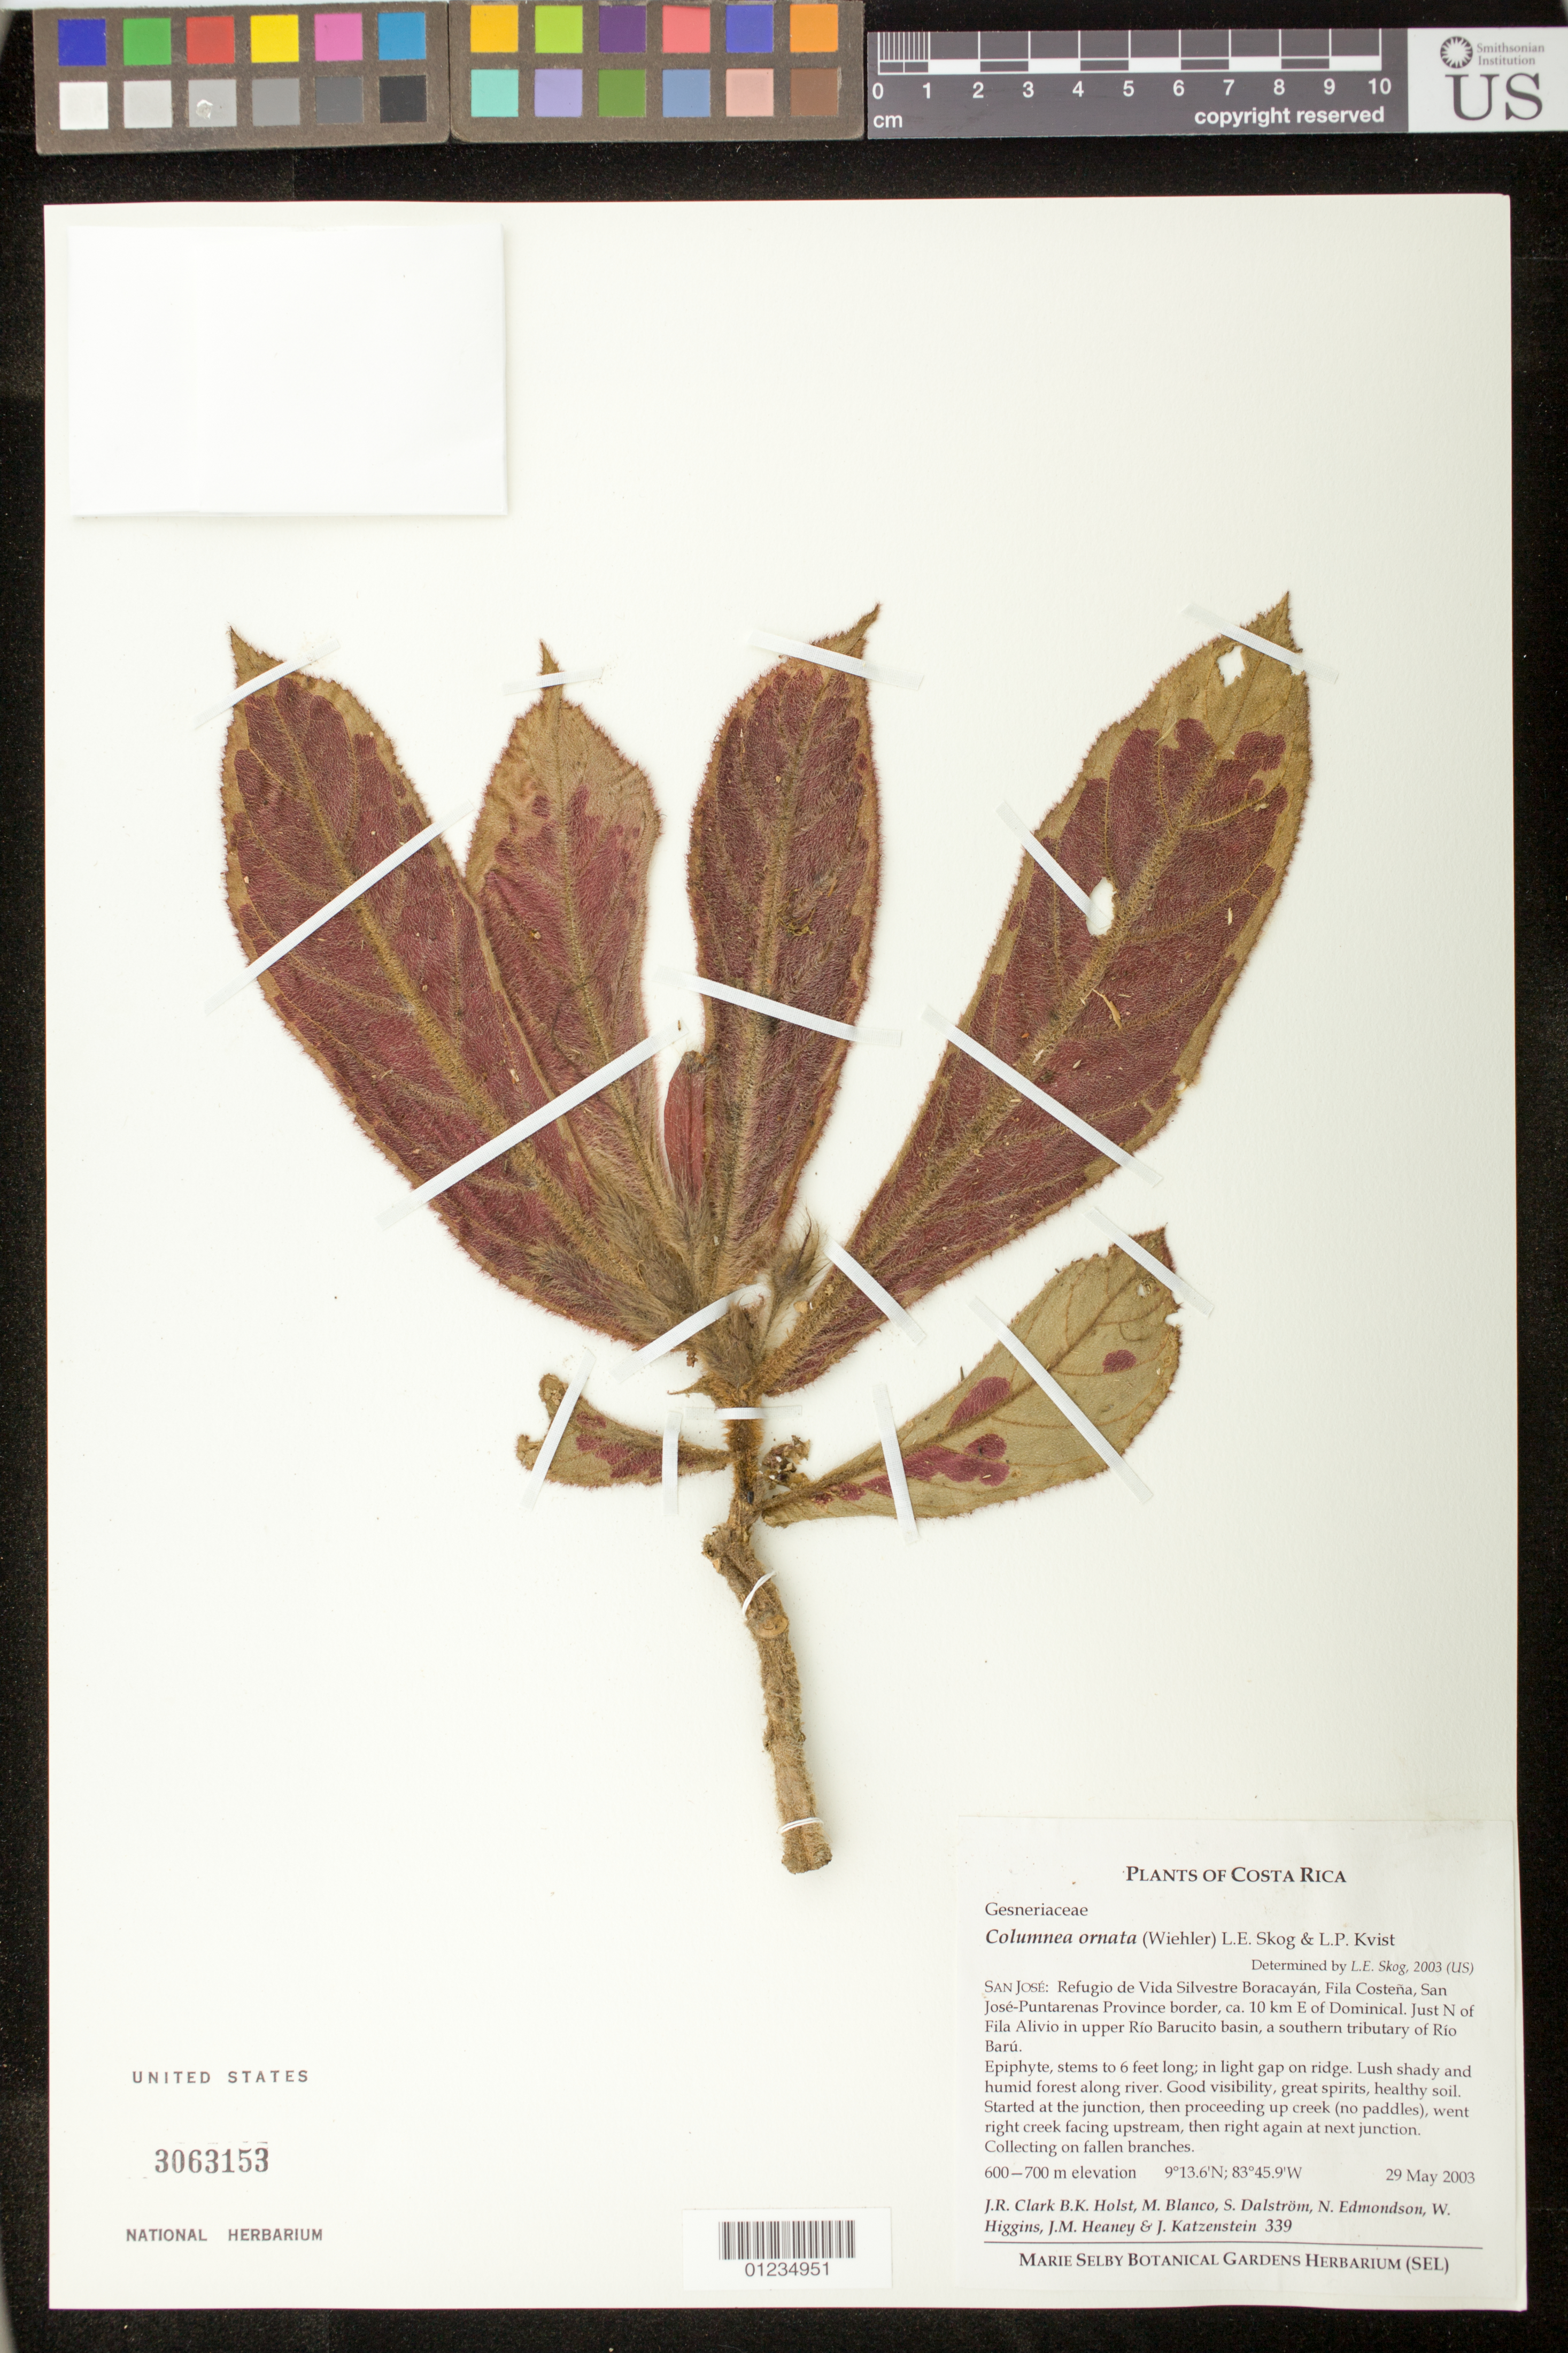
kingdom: Plantae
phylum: Tracheophyta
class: Magnoliopsida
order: Lamiales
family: Gesneriaceae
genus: Columnea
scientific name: Columnea ornata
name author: (Wiehler) L.E. Skog & L.P. Kvist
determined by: Skog, Laurence E.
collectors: B. Holst & et al.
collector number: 339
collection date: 2003-05-29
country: Costa Rica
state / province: San José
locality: San José: Refugio de Vida Silvestre Boracayán, Fila Costeña, San José-Puntarenas Province border, ca. 10 km E of Dominical.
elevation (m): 600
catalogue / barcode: US 3063153